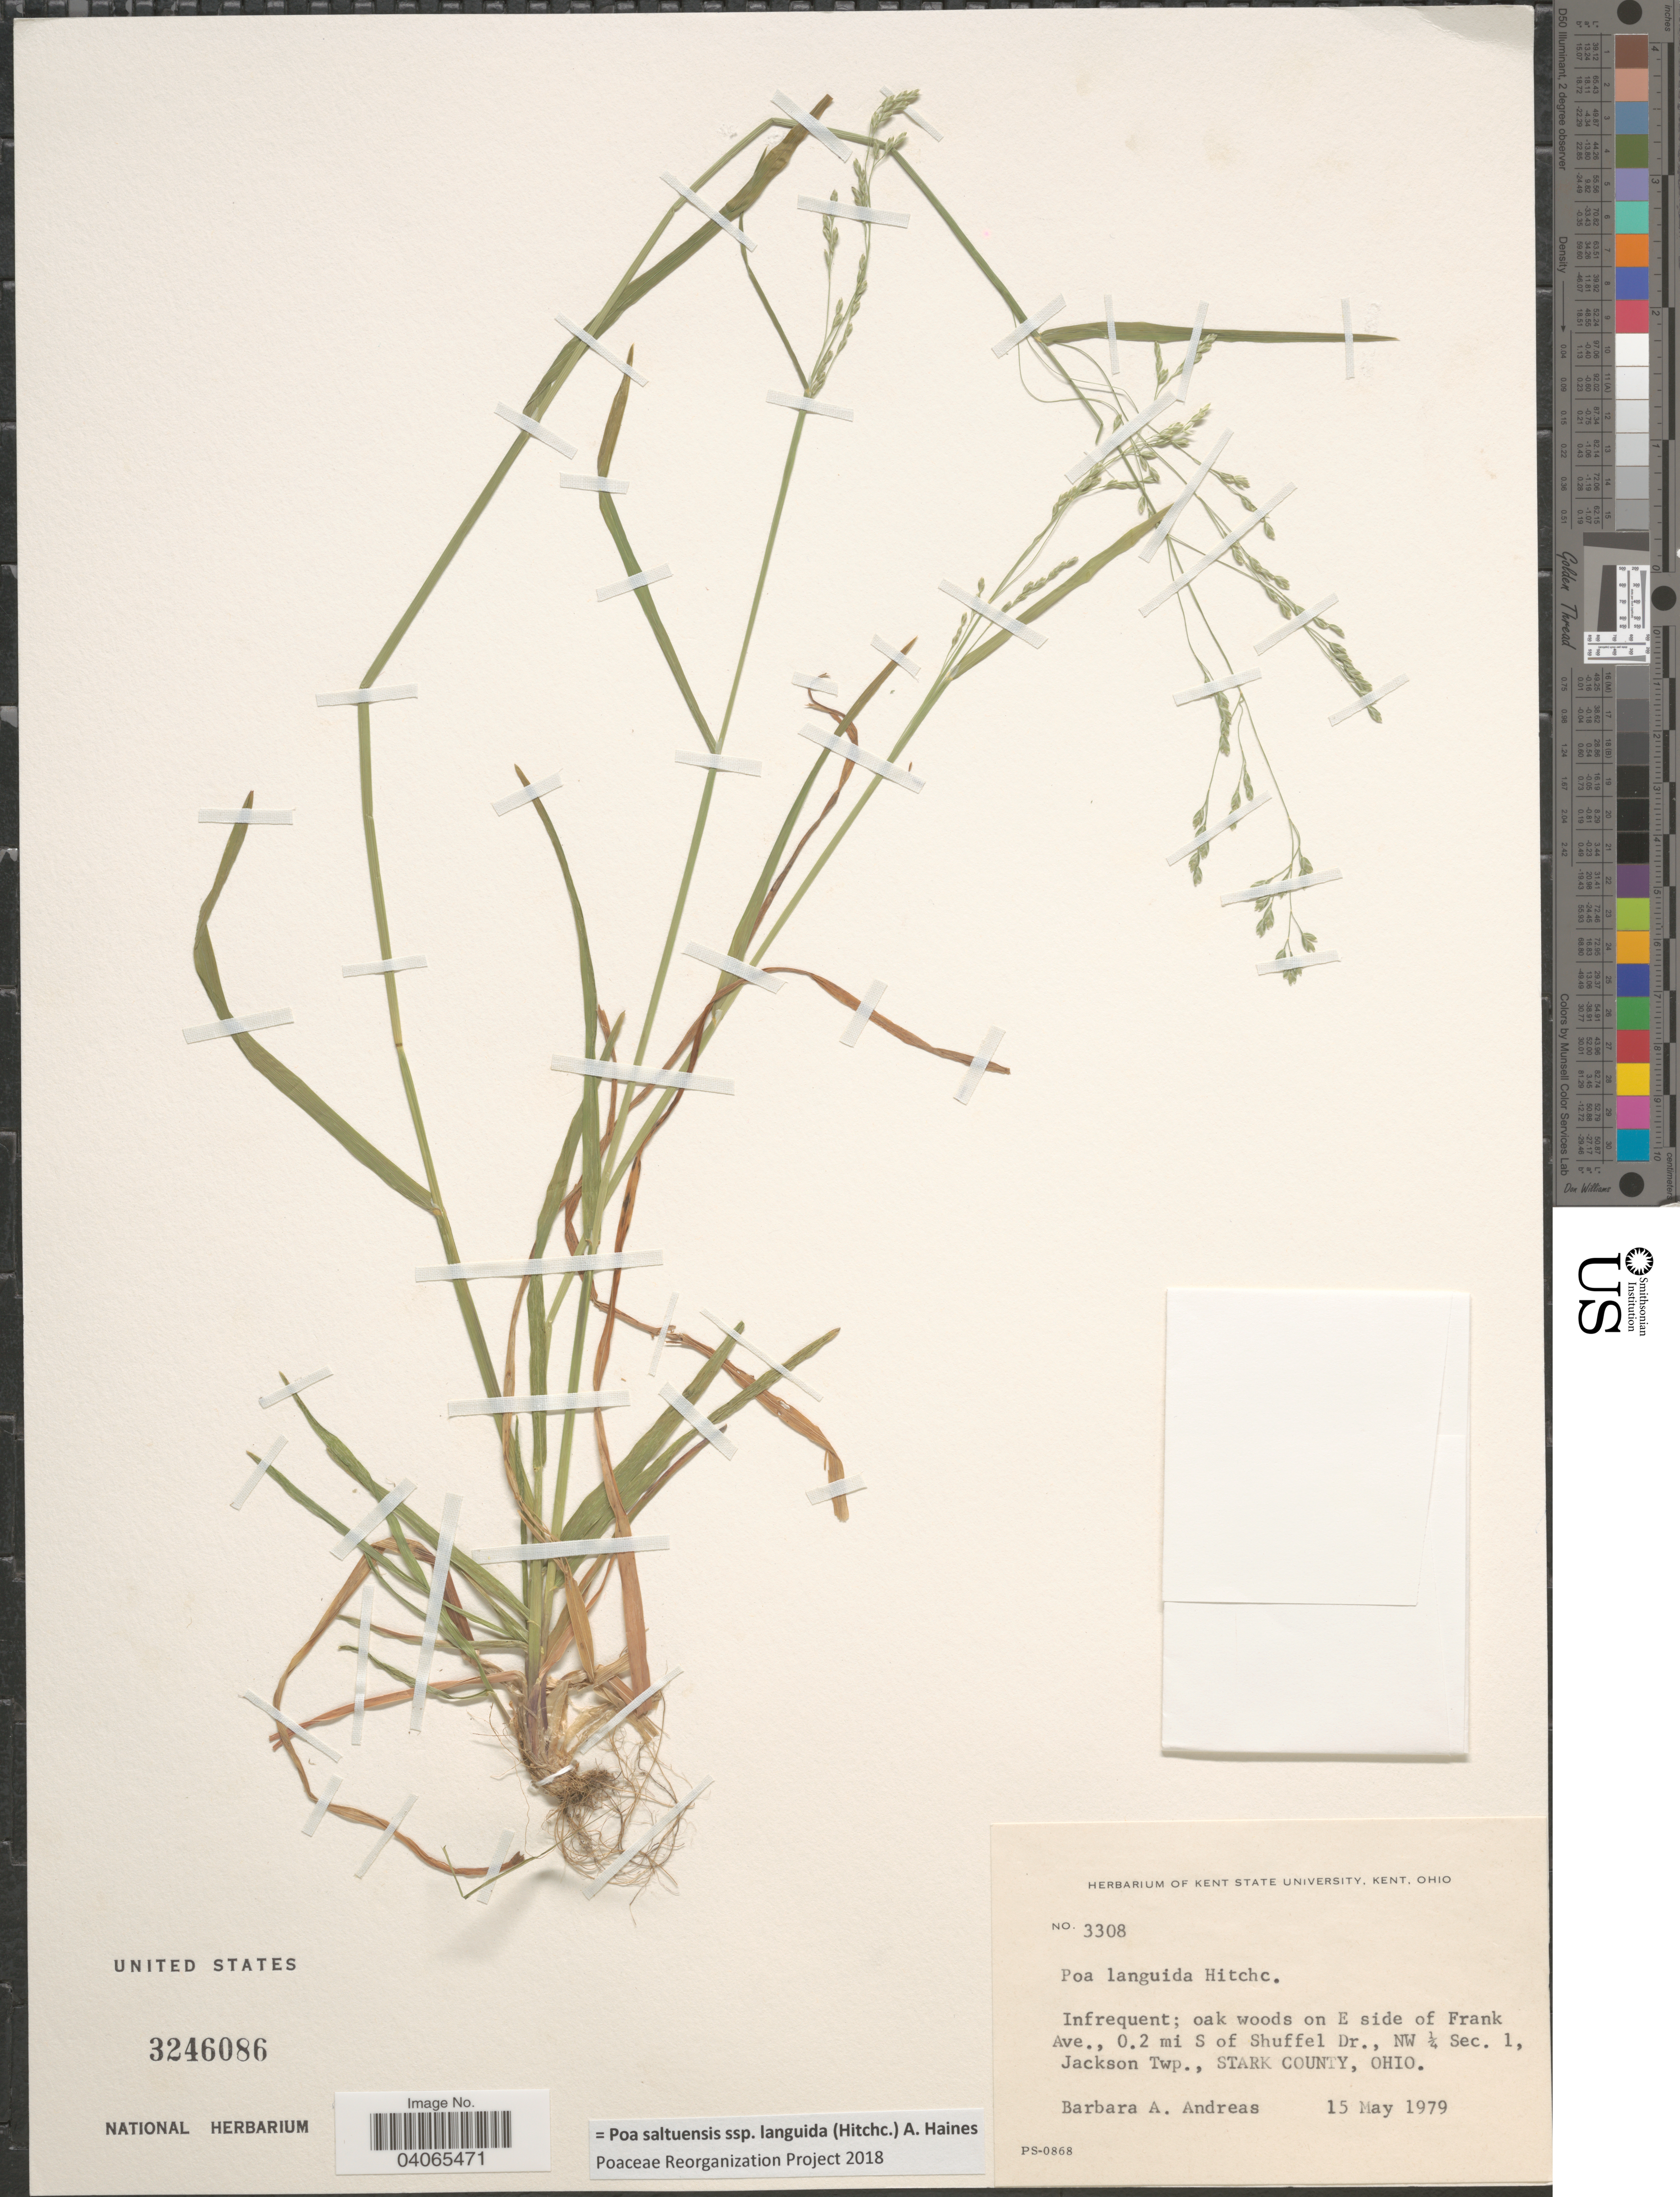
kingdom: Plantae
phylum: Tracheophyta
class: Liliopsida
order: Poales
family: Poaceae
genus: Poa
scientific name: Poa saltuensis subsp. languida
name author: (Hitchc.) A. Haines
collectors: B. A. Andreas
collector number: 3308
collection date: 1979-05-15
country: United States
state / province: Ohio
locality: Infrequent; oak woods on E side of Frank Ave., 0.2 mi S of Shuffel Dr., NW ¼ Sec. 1, Jackson Twp., Stark County.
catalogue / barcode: US 3246086